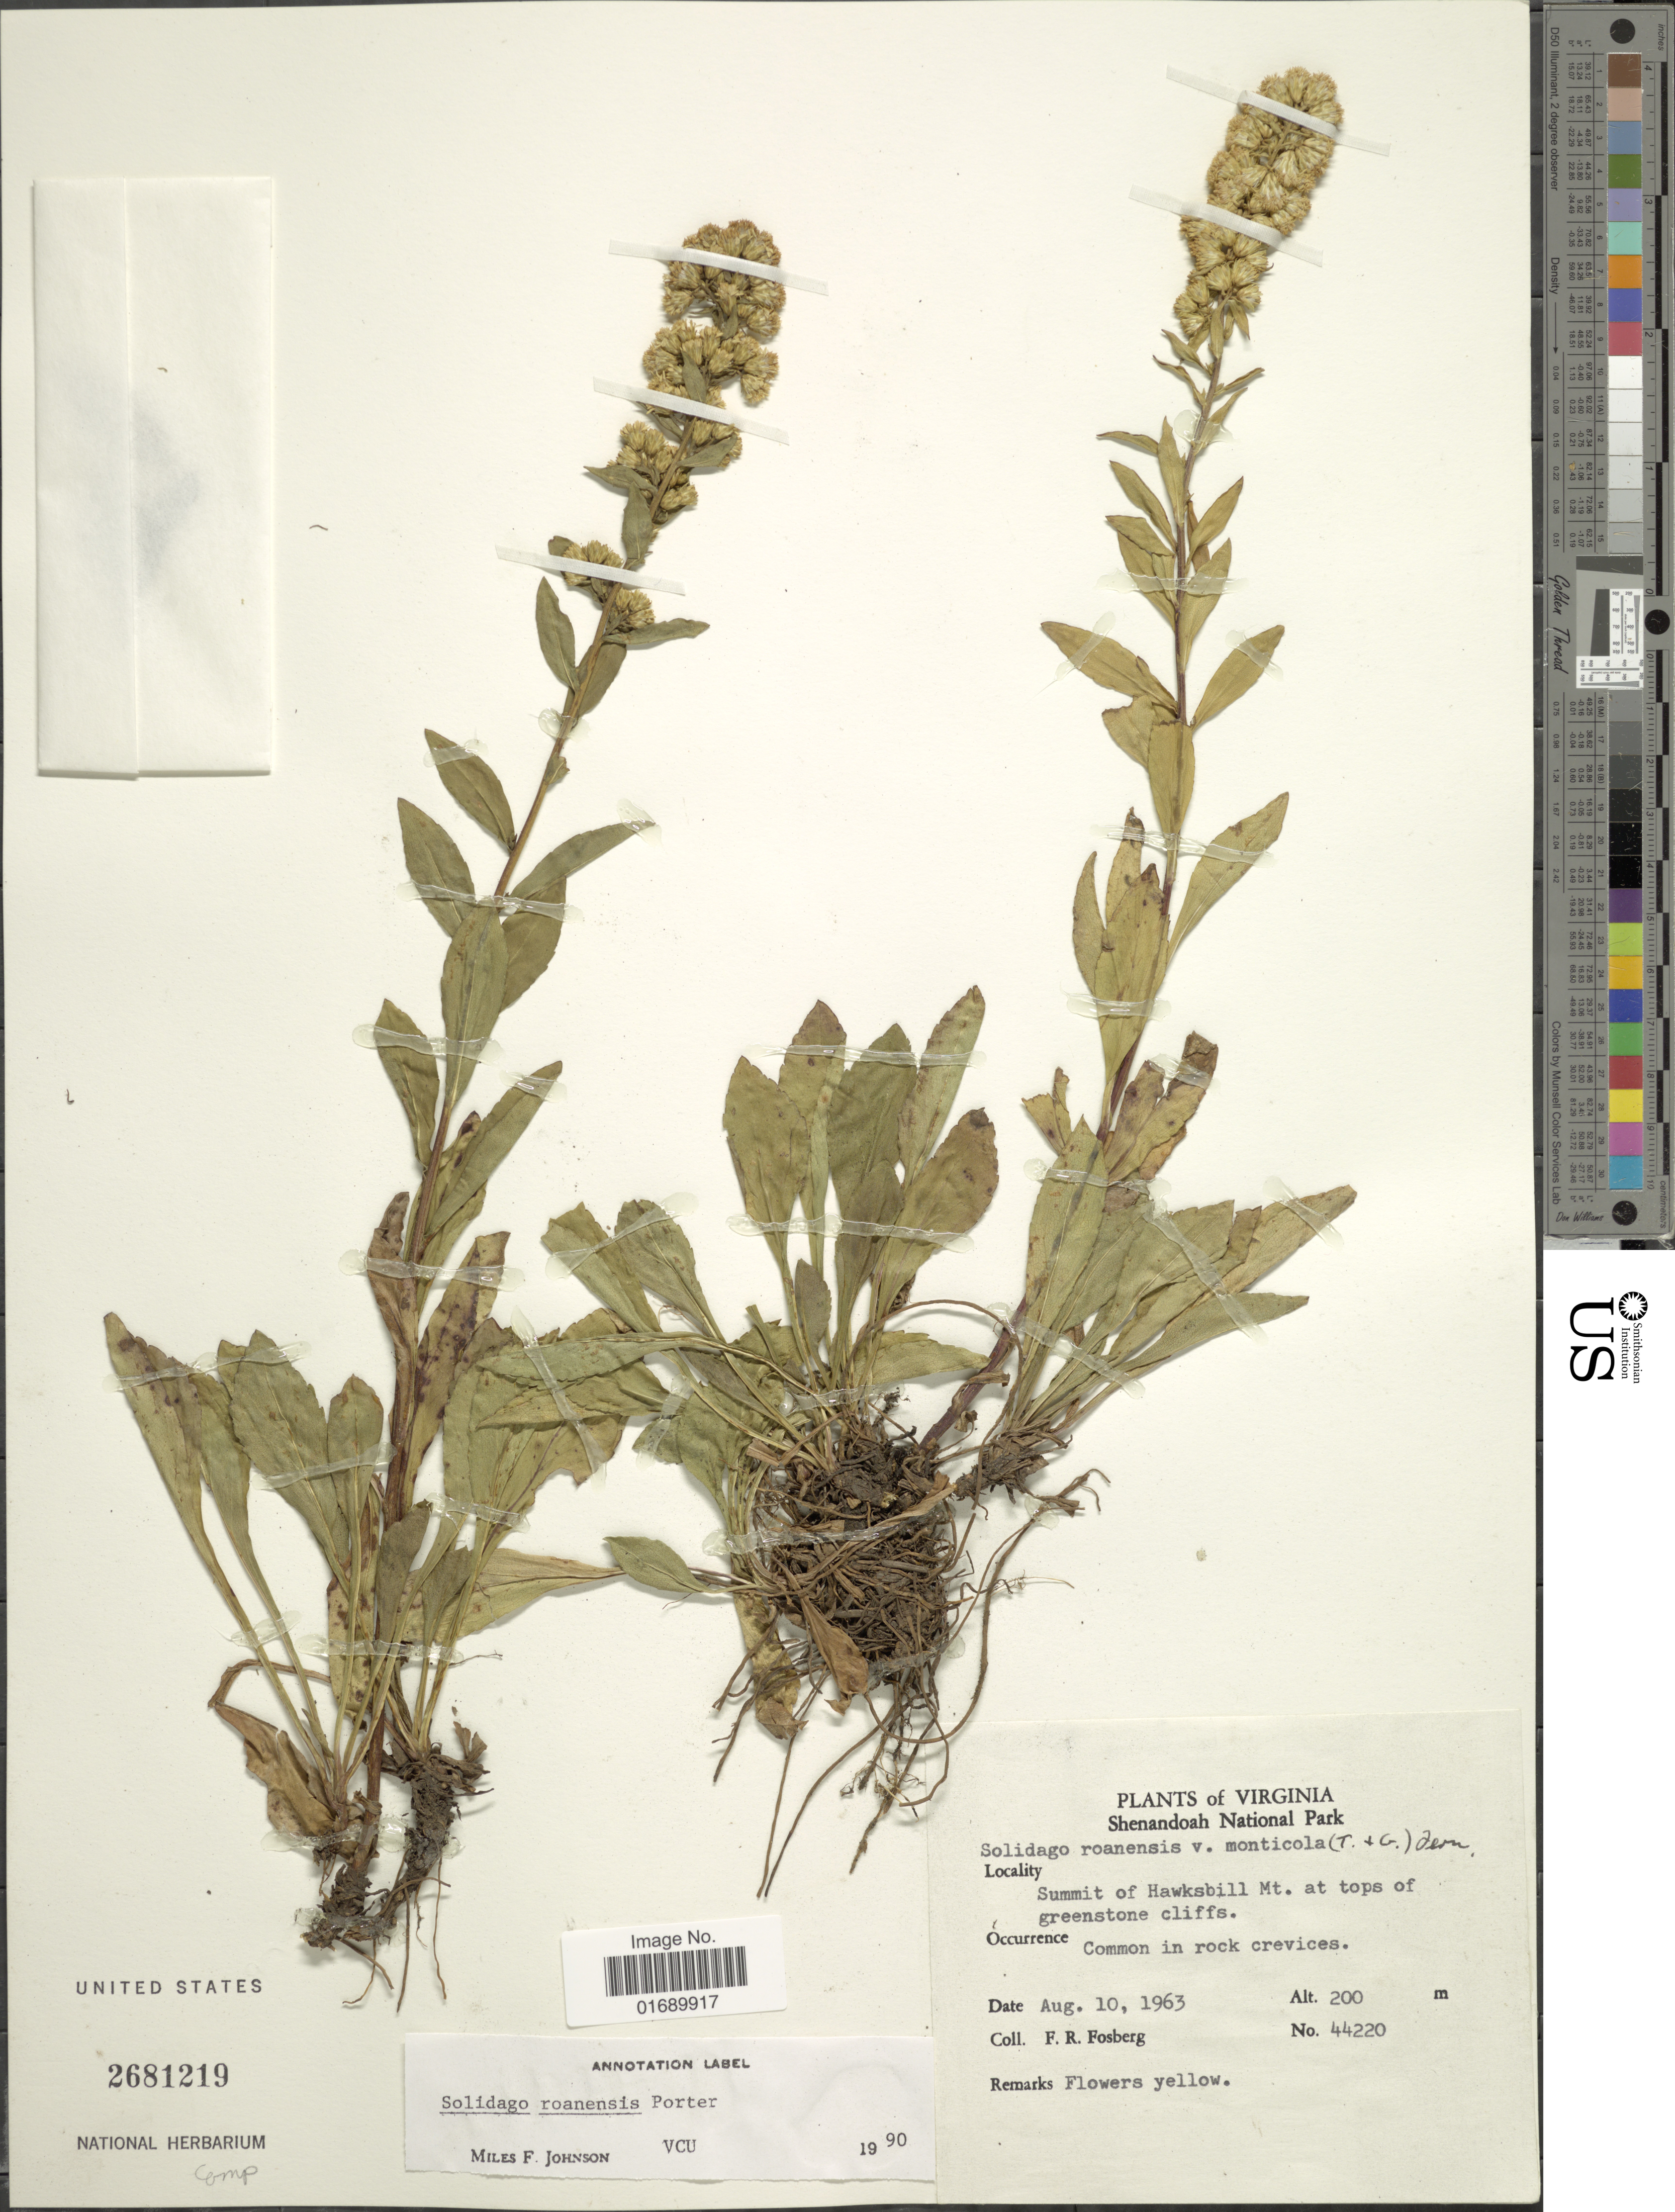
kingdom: Plantae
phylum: Tracheophyta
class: Magnoliopsida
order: Asterales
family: Asteraceae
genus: Solidago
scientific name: Solidago roanensis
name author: Porter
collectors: F. R. Fosberg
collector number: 44220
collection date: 1963-08-10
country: United States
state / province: Virginia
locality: Shenandoah National Park, Summit of Hawksbill Mt at tops of Greenstone cliffs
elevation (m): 200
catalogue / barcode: US 2681219